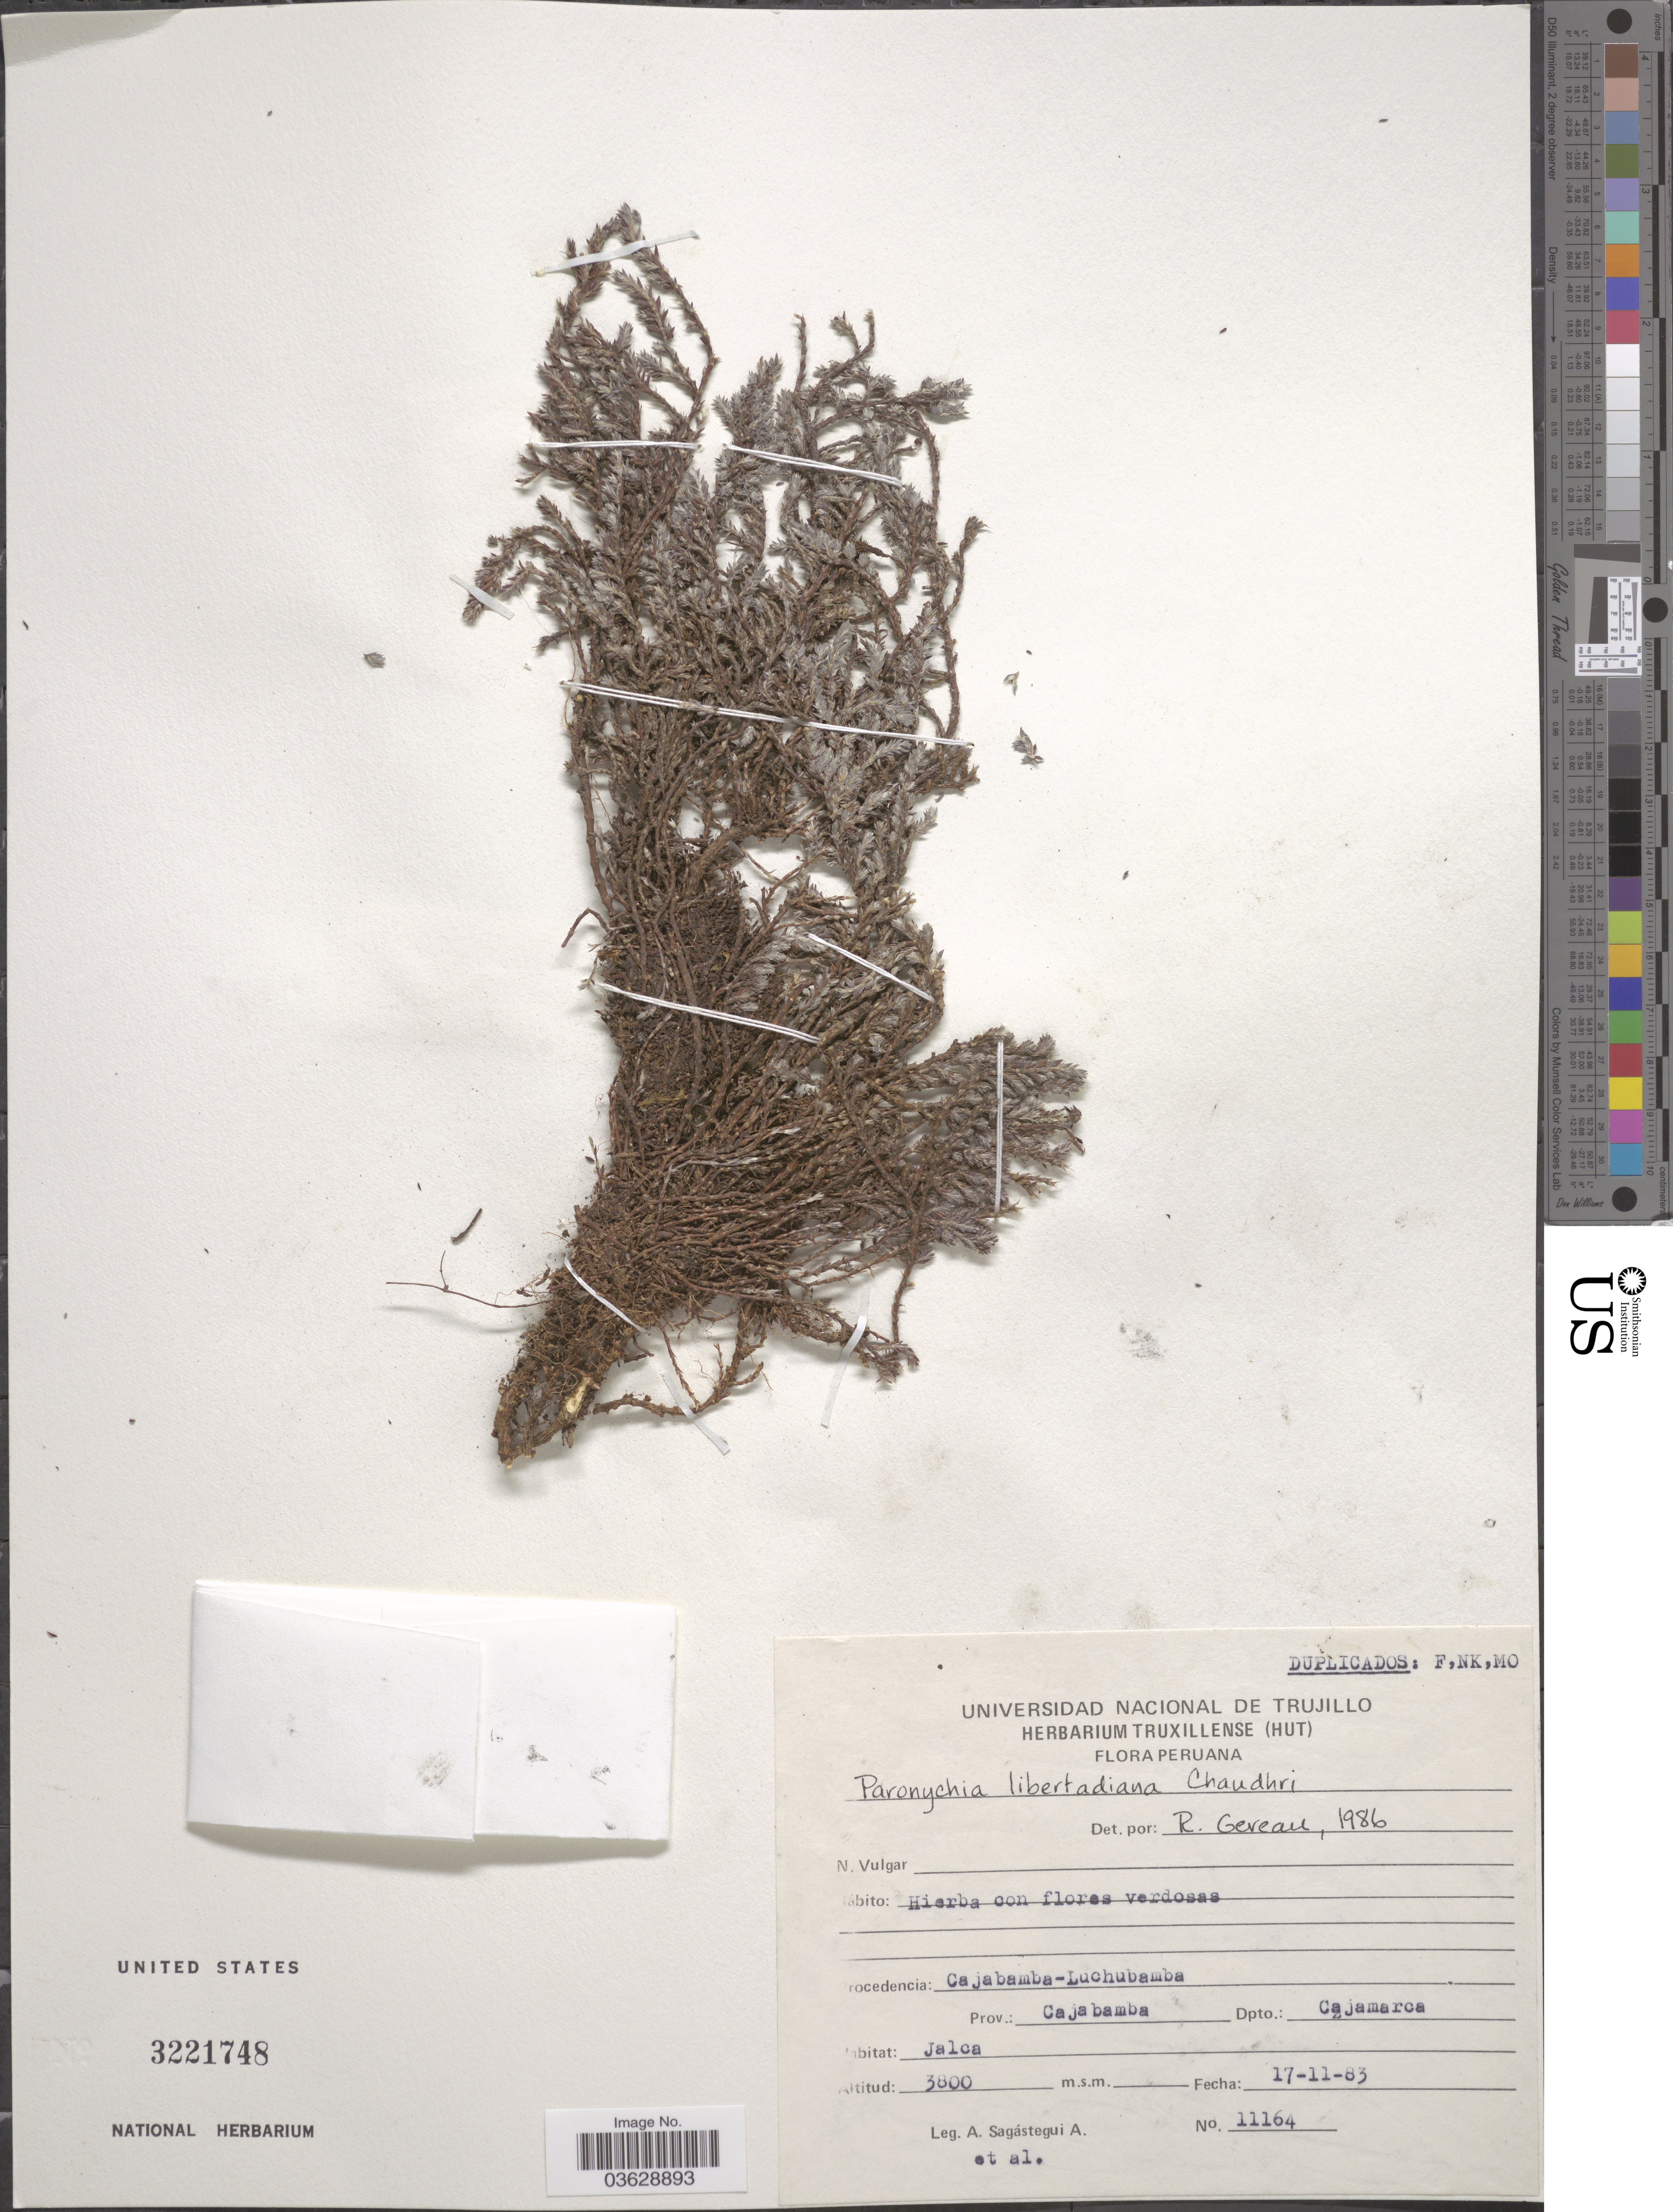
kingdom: Plantae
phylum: Tracheophyta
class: Magnoliopsida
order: Caryophyllales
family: Caryophyllaceae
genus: Paronychia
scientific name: Paronychia libertadiana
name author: Chaudhri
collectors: A. Sagástegui A.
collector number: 11164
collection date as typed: Transcribed d/m/y: 17/11/83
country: Peru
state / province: Cajamarca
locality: Procedencia: Cajabamba-Luchubamba. Prov.: Cajabamba. Dpto.: Cajamarca.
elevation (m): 3800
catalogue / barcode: US 3221748